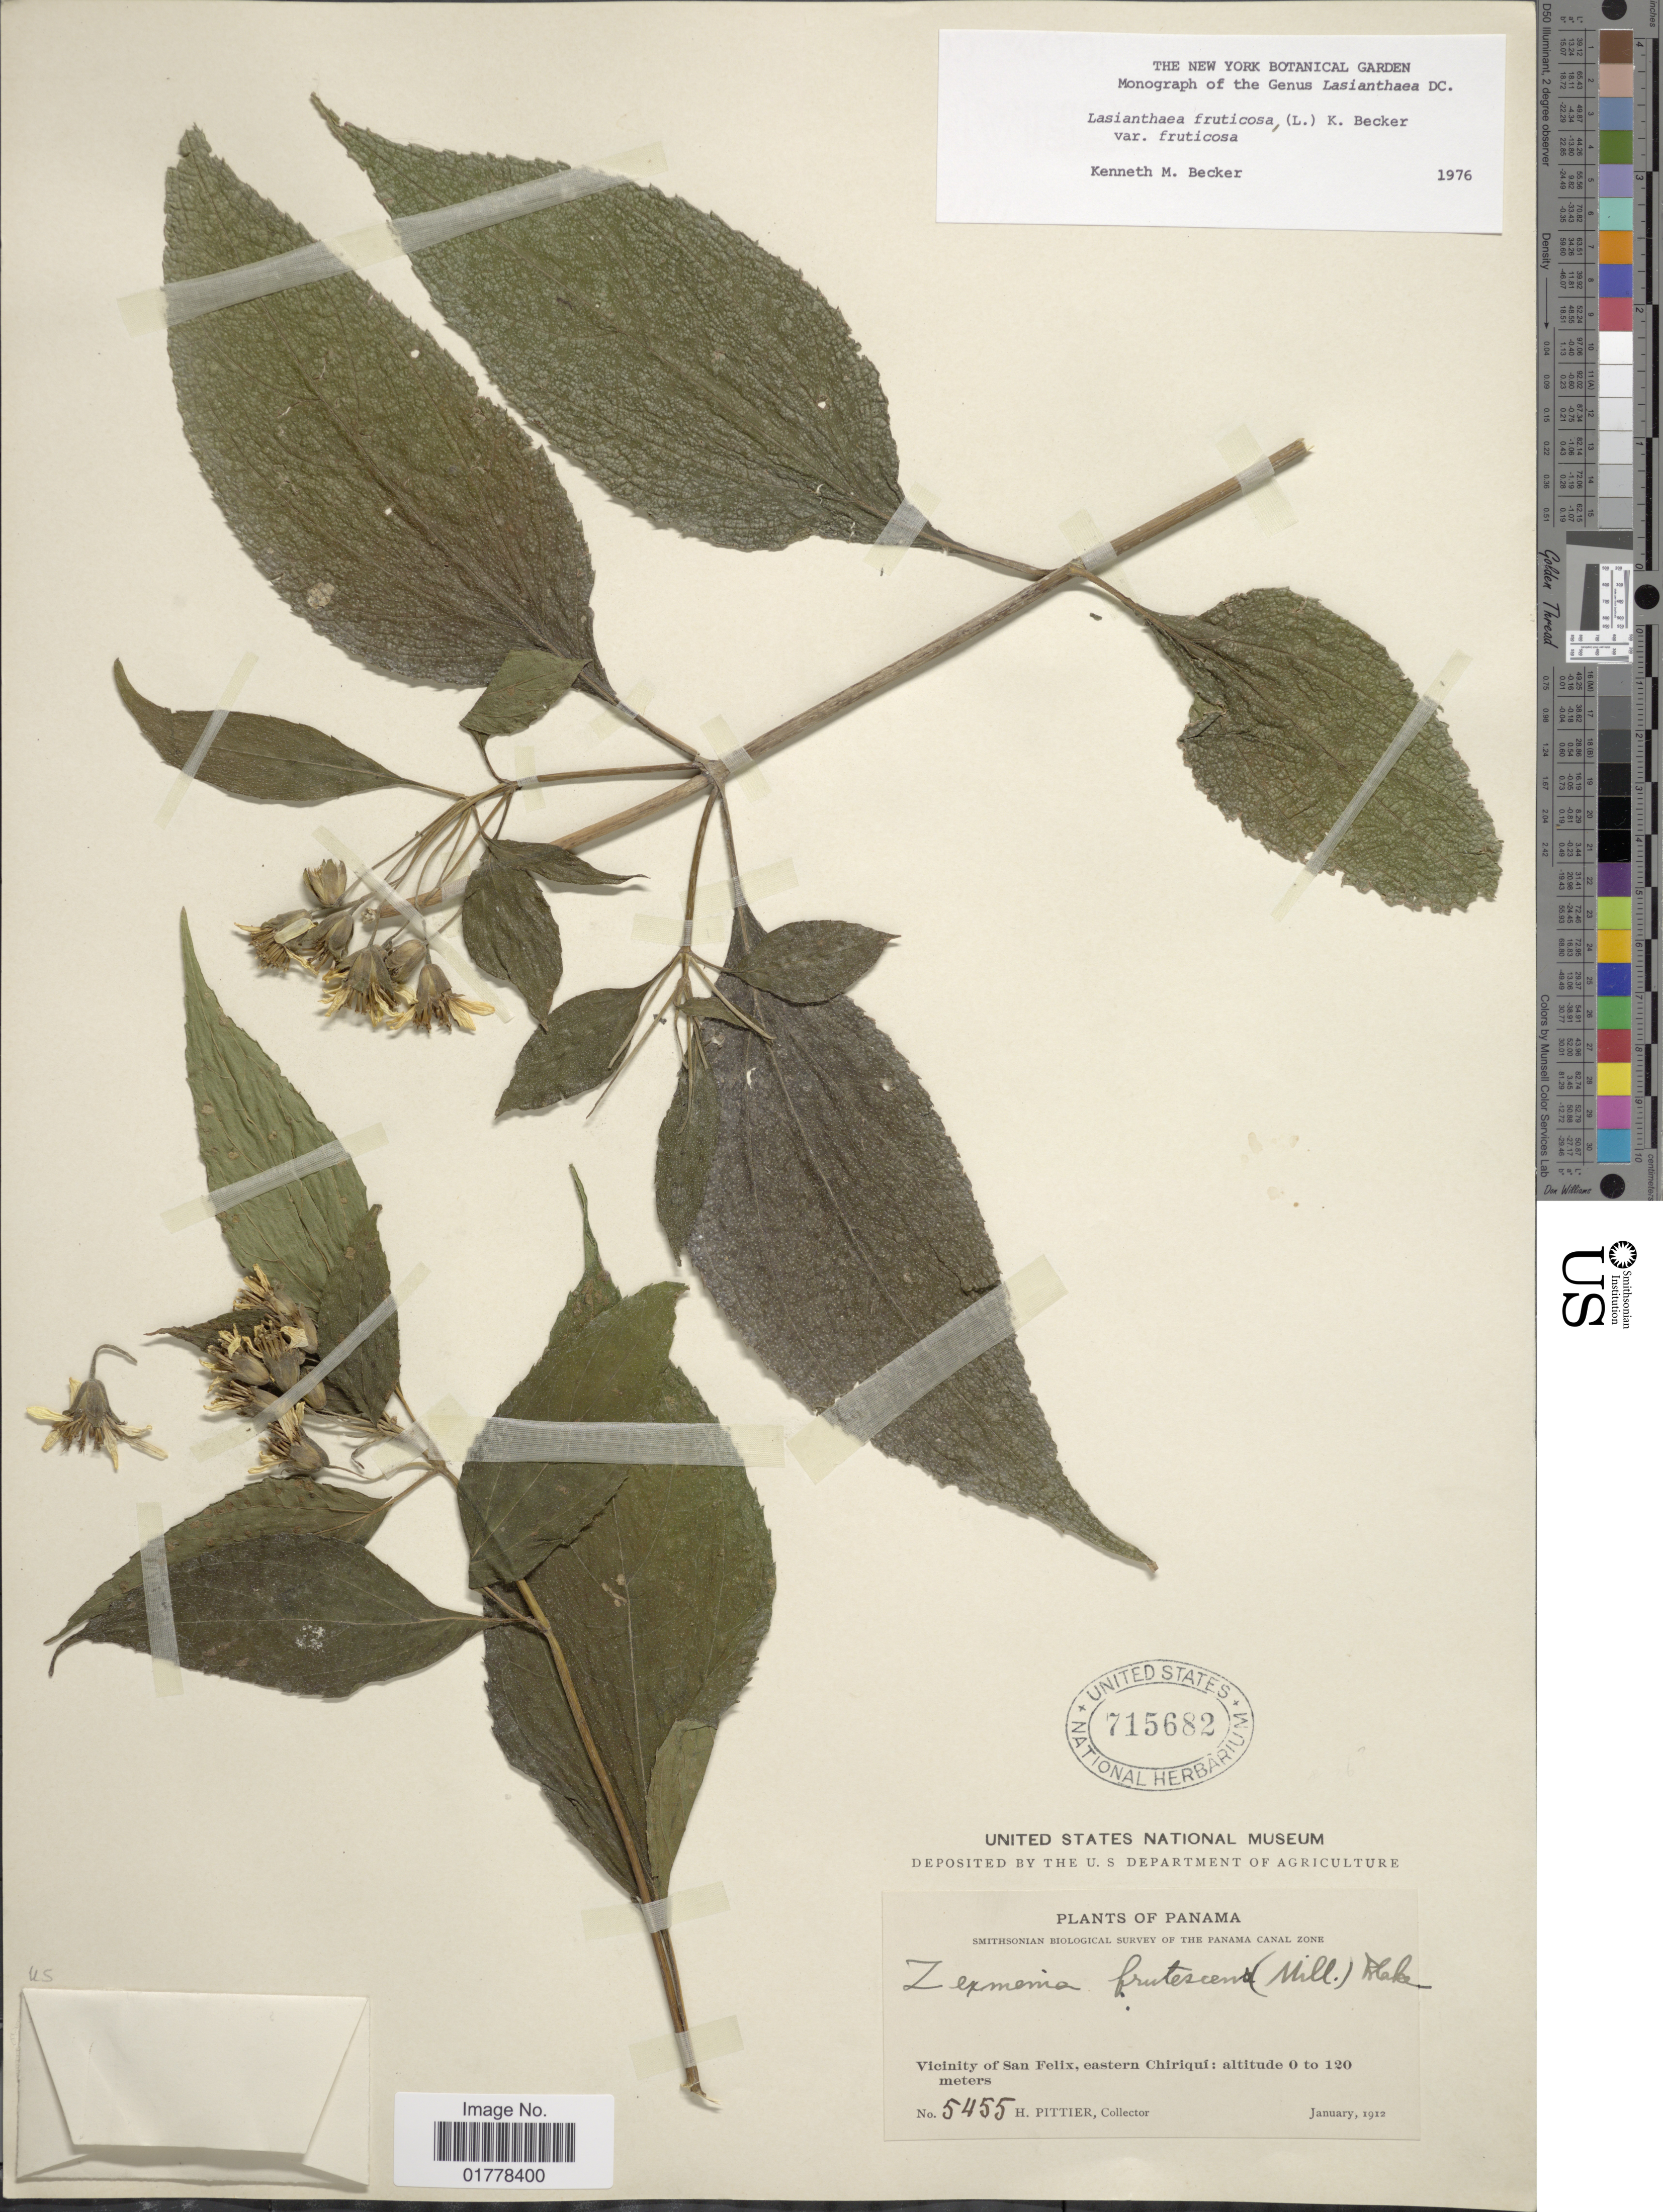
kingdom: Plantae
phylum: Tracheophyta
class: Magnoliopsida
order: Asterales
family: Asteraceae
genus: Lasianthaea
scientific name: Lasianthaea fruticosa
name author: (L.) K.M. Becker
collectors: H. F. Pittier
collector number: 5455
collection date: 1912-01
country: Panama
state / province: Chiriqui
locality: Vicinity of San Felix, eastern Chiriquí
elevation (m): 0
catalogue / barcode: US 715682